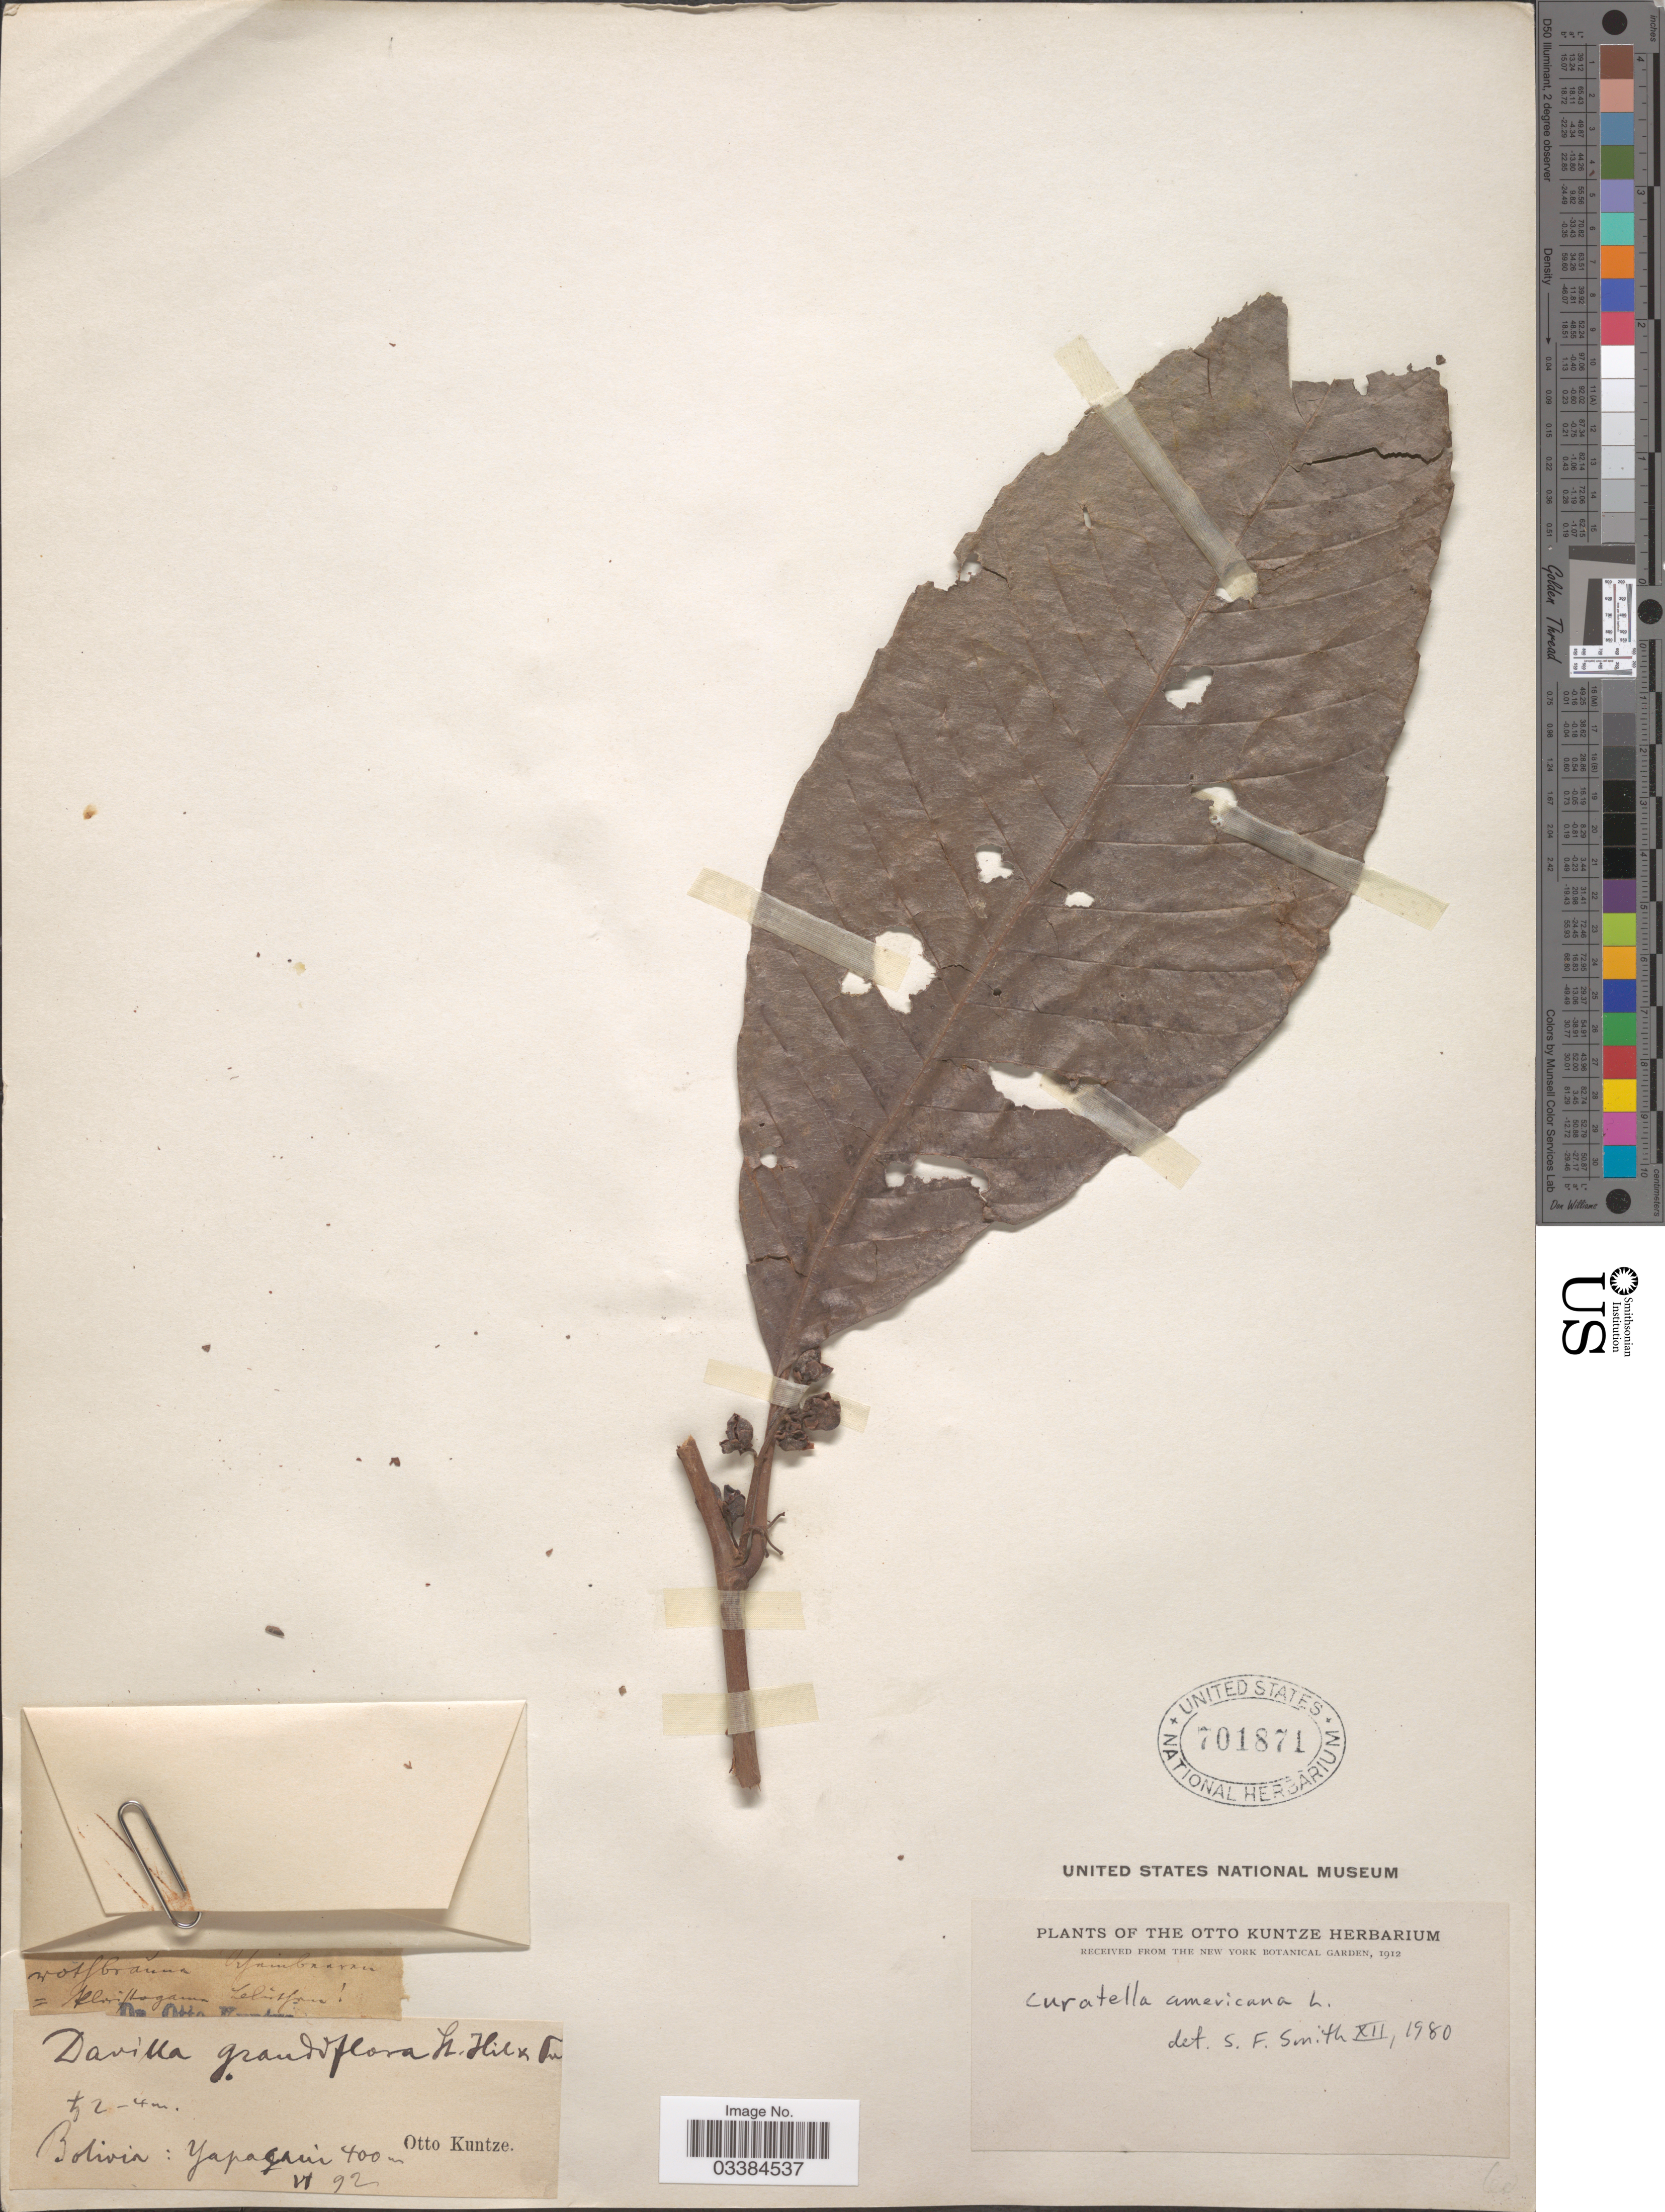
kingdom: Plantae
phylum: Tracheophyta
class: Magnoliopsida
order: Dilleniales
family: Dilleniaceae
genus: Curatella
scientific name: Curatella americana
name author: L.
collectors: C.E.O. Kuntze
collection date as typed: Transcribed d/m/y: /6/92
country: Bolivia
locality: Yapacani.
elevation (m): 400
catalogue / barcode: US 701871